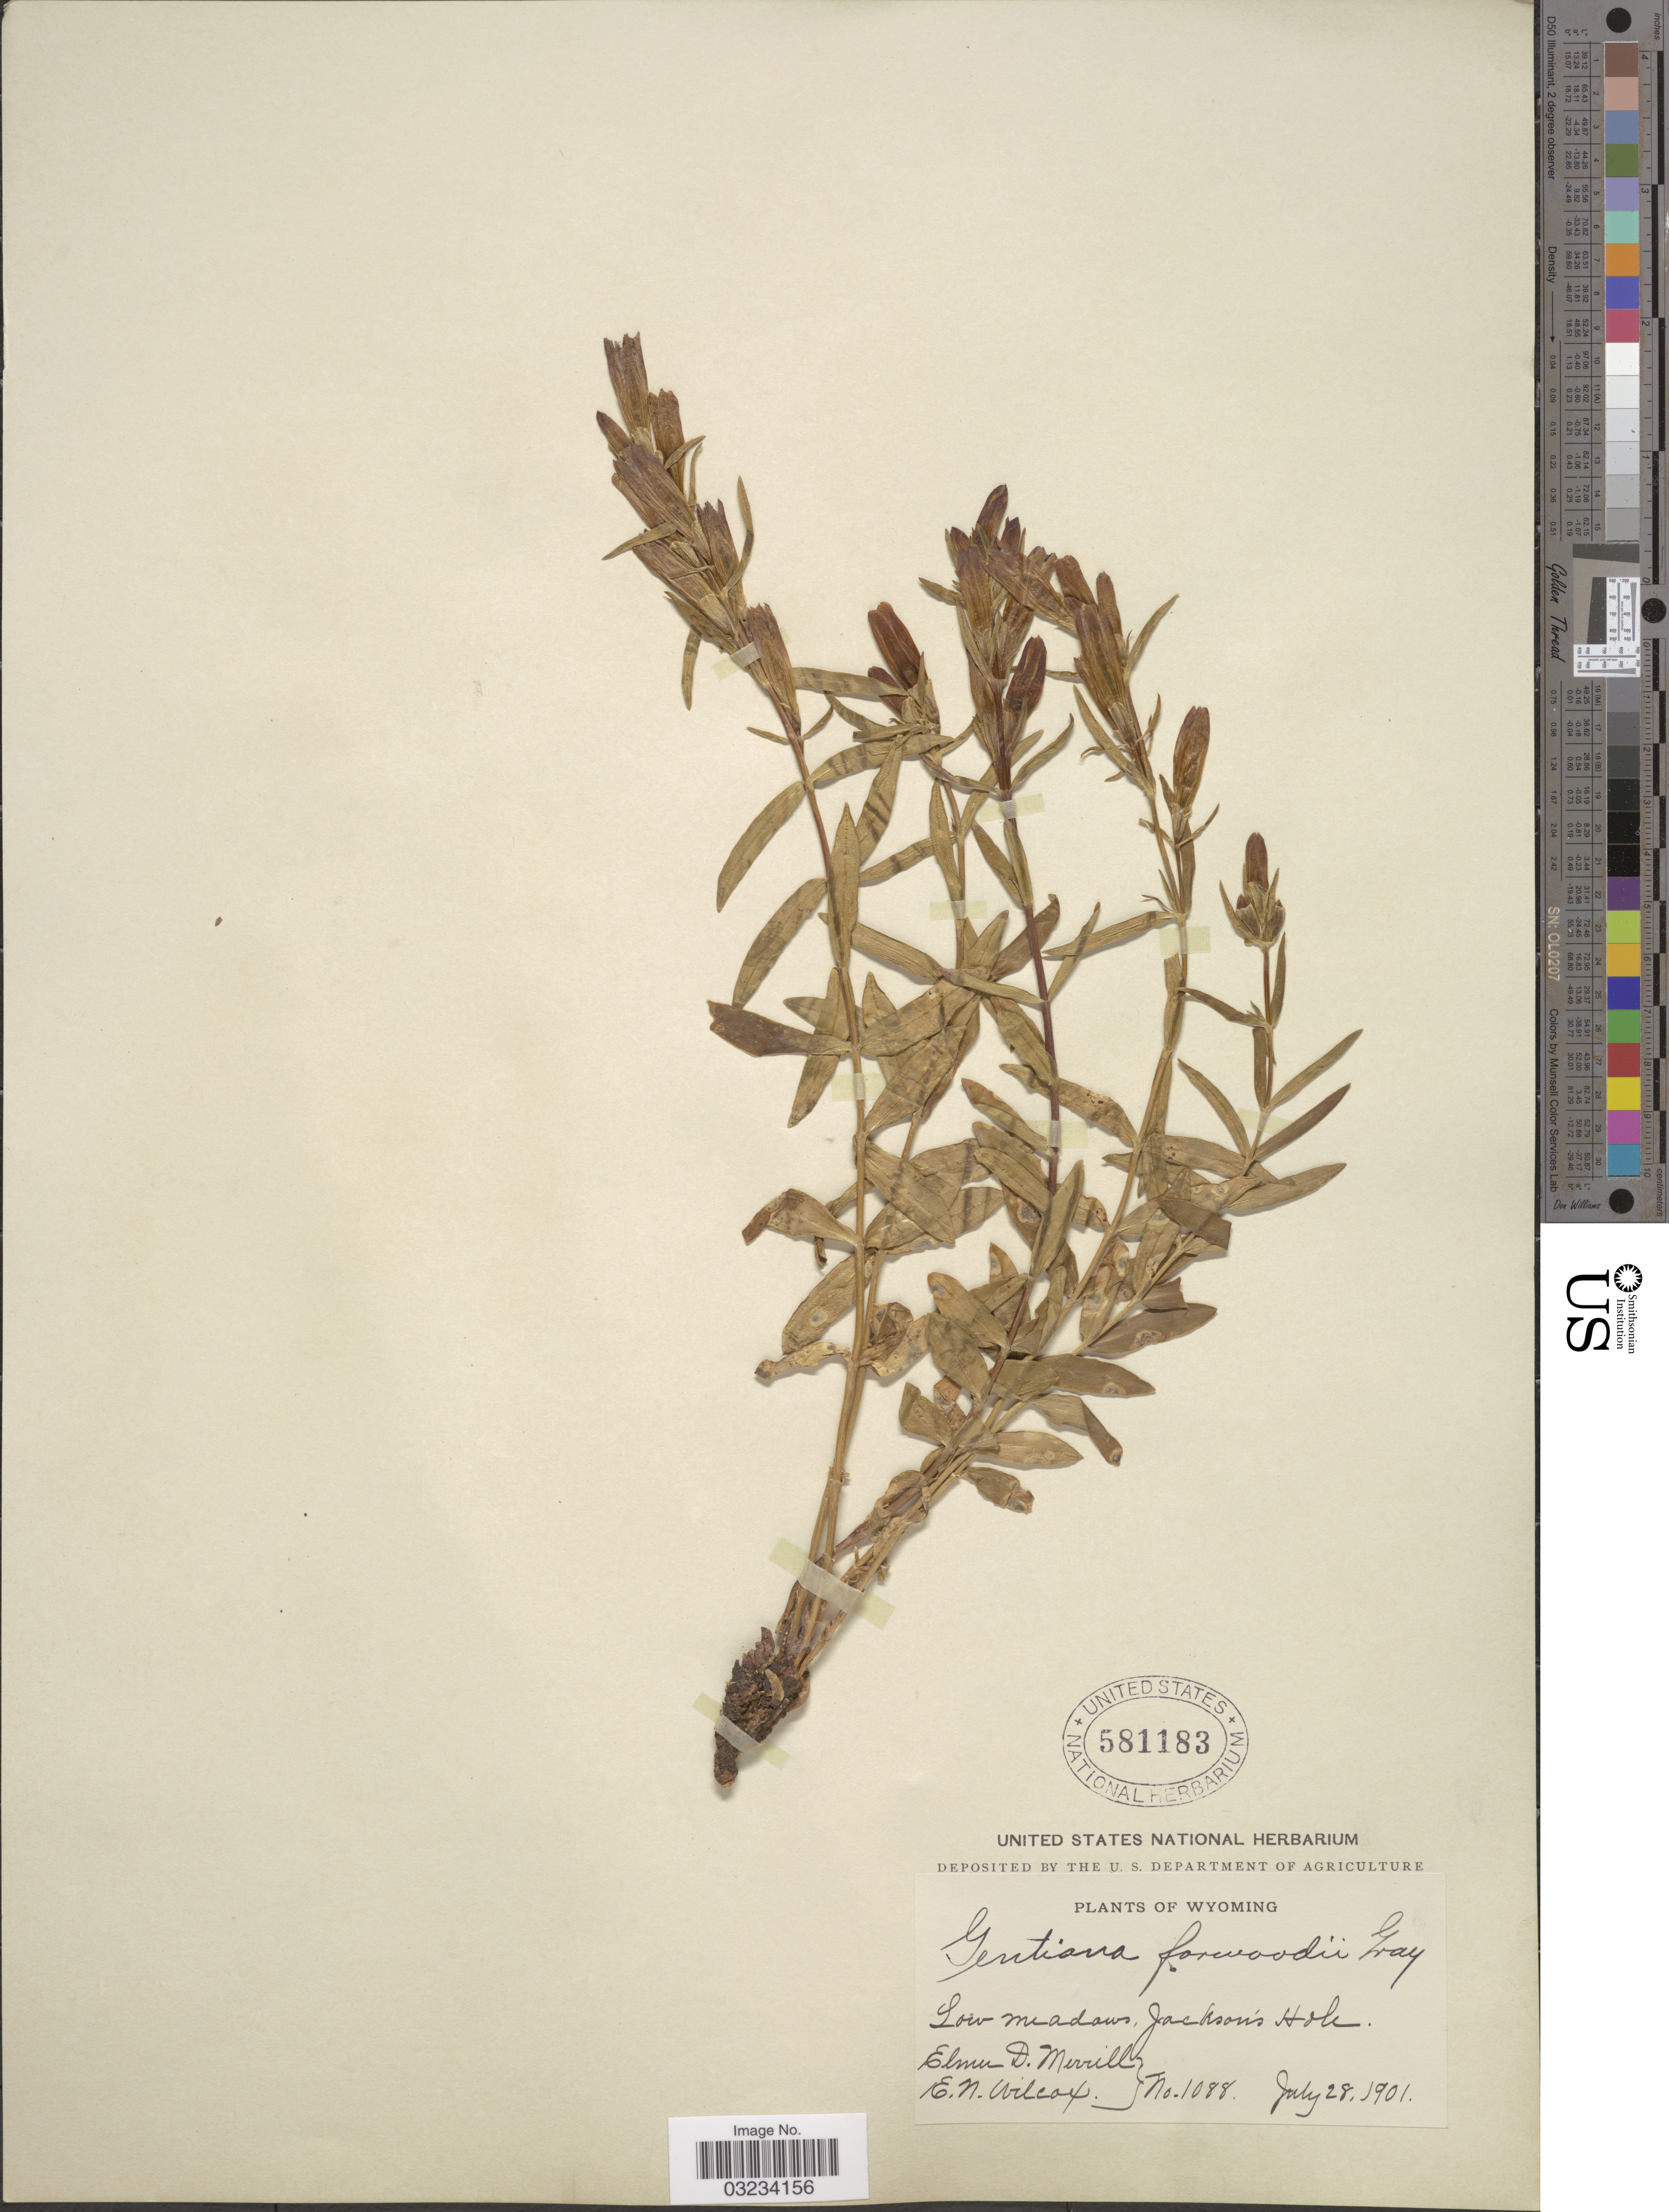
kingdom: Plantae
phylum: Tracheophyta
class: Magnoliopsida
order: Gentianales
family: Gentianaceae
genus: Gentiana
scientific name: Gentiana forwoodii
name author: A. Gray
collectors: E. D. Merrill & E. Wilcox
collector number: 1088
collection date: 1901-07-28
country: United States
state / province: Wyoming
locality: Jackson's Hole.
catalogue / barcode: US 581183